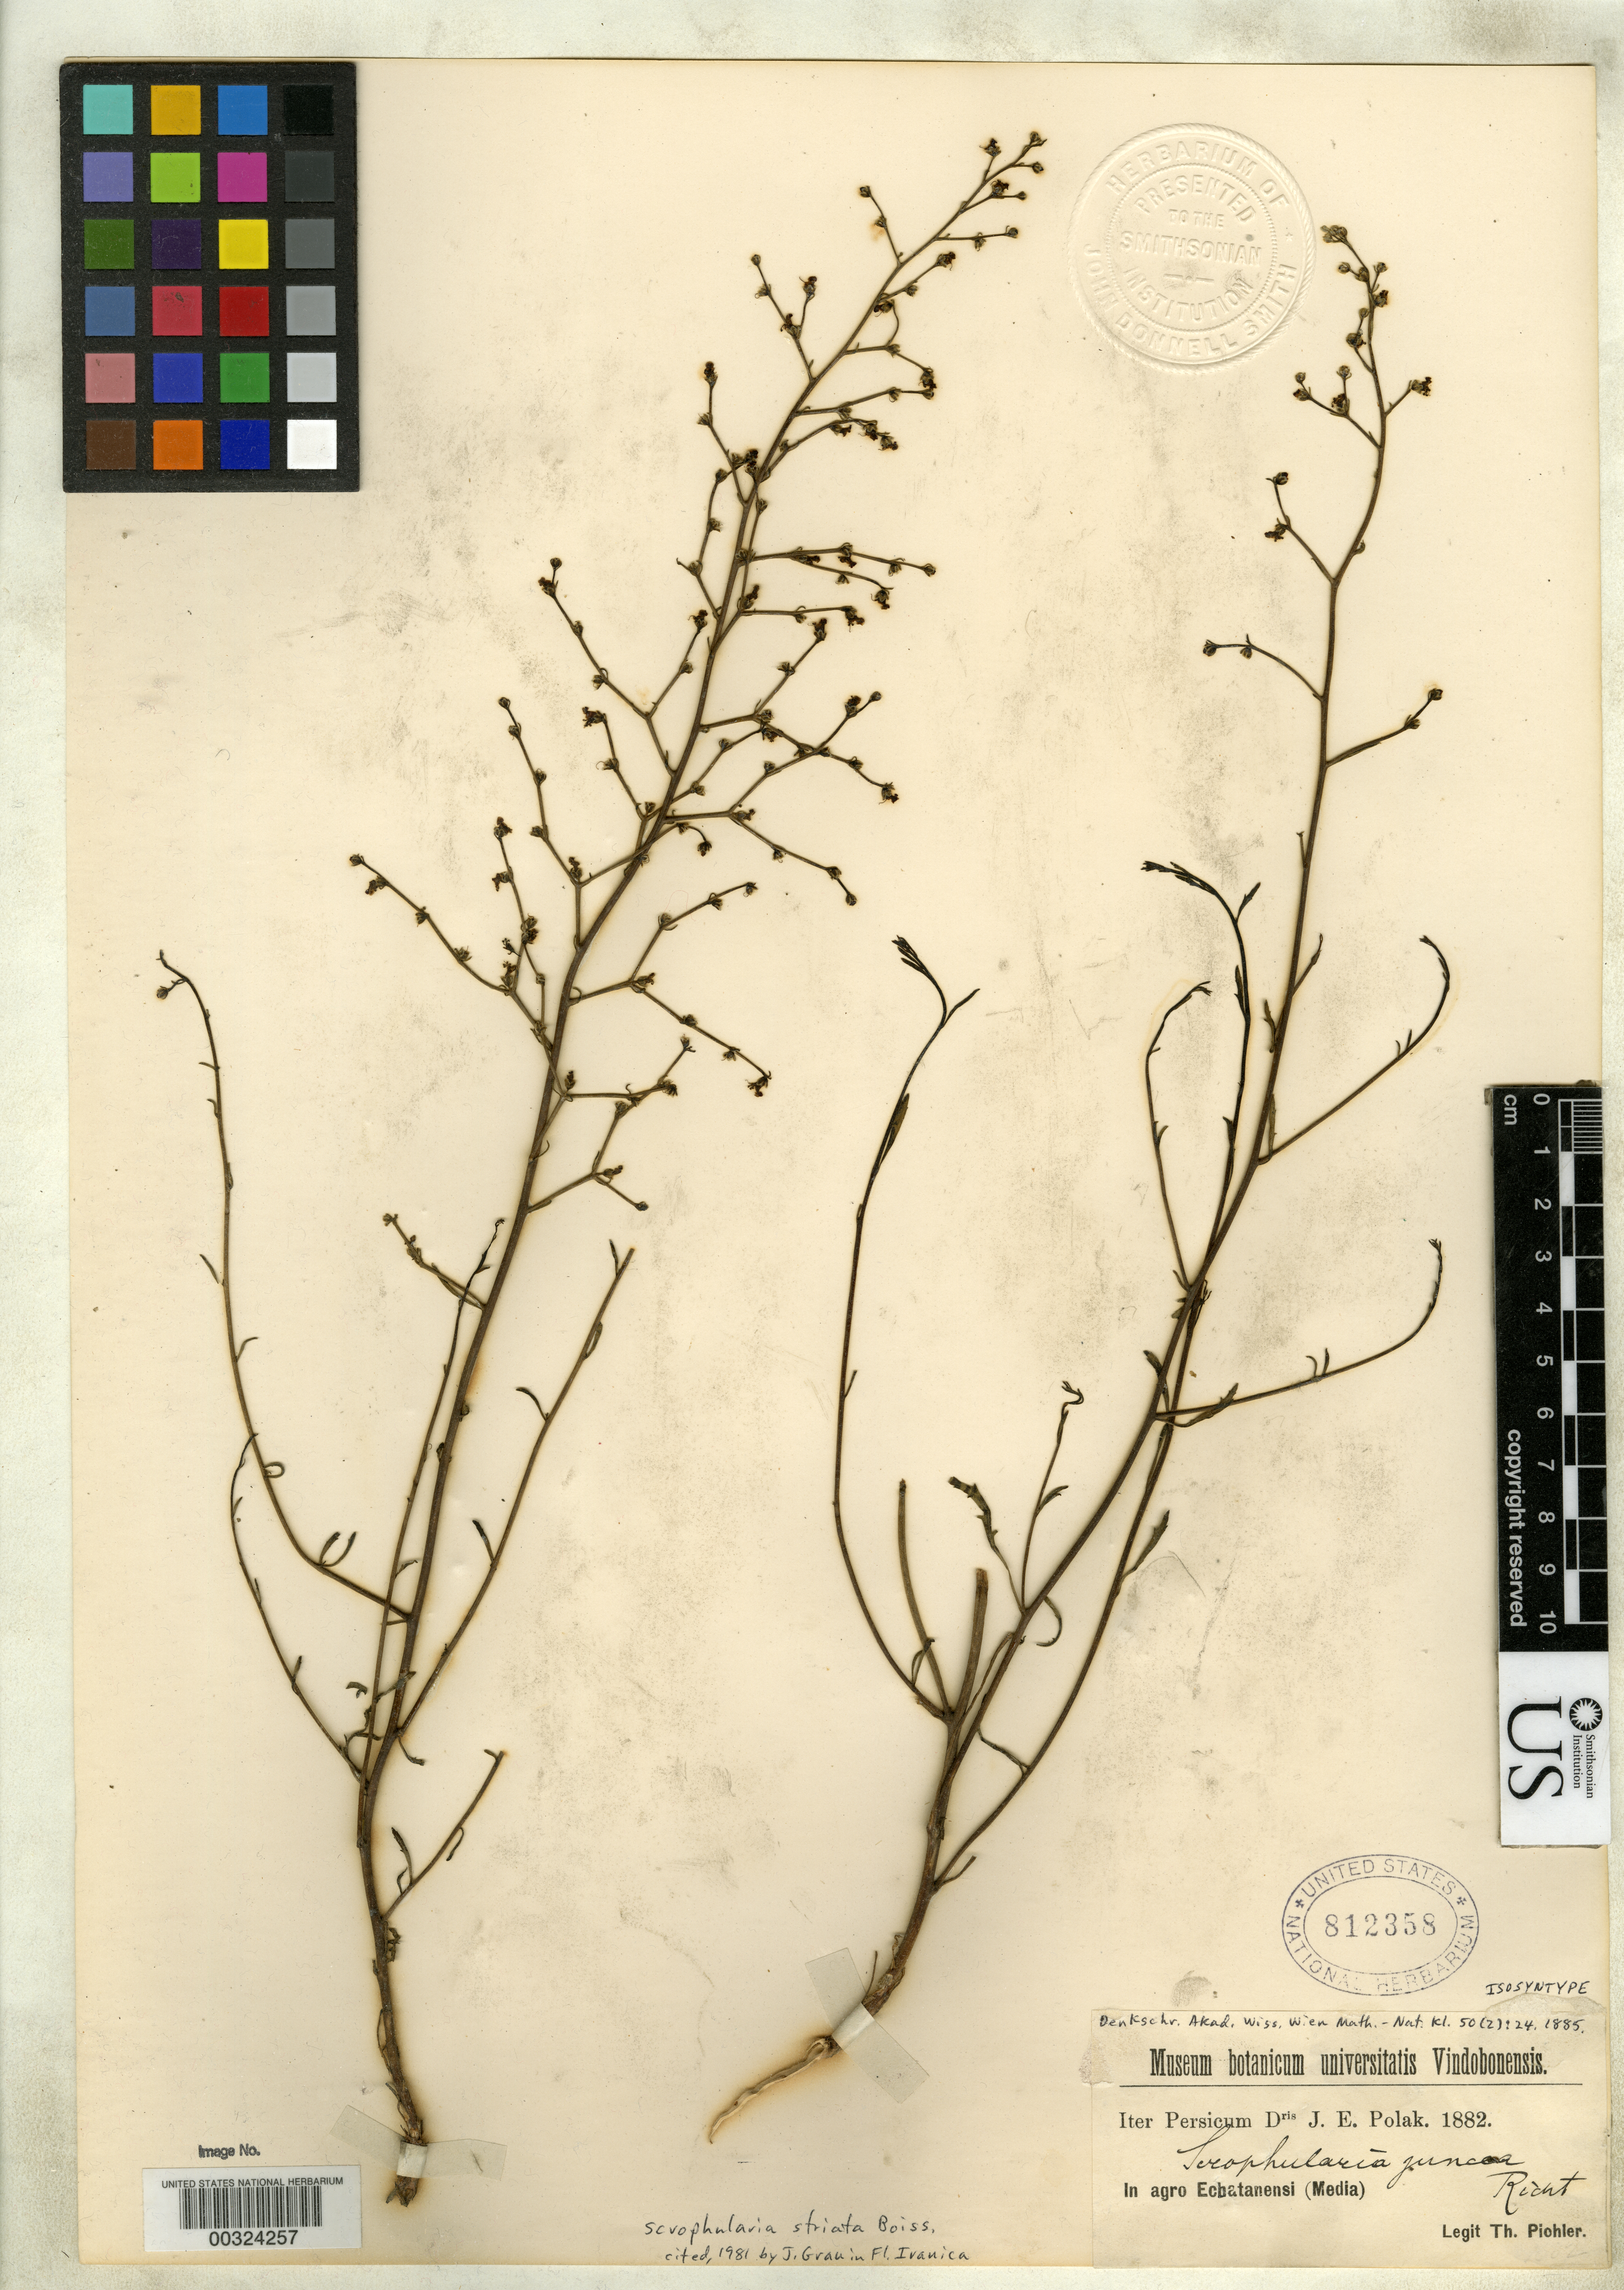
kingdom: Plantae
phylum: Tracheophyta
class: Magnoliopsida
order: Lamiales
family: Scrophulariaceae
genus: Scrophularia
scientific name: Scrophularia juncea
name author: K. Richt. ex Stapf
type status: Isosyntype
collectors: T. Pichler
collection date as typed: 1882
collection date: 1882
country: Iran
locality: In Agro Ecbatanensi, Media.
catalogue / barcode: US 812358